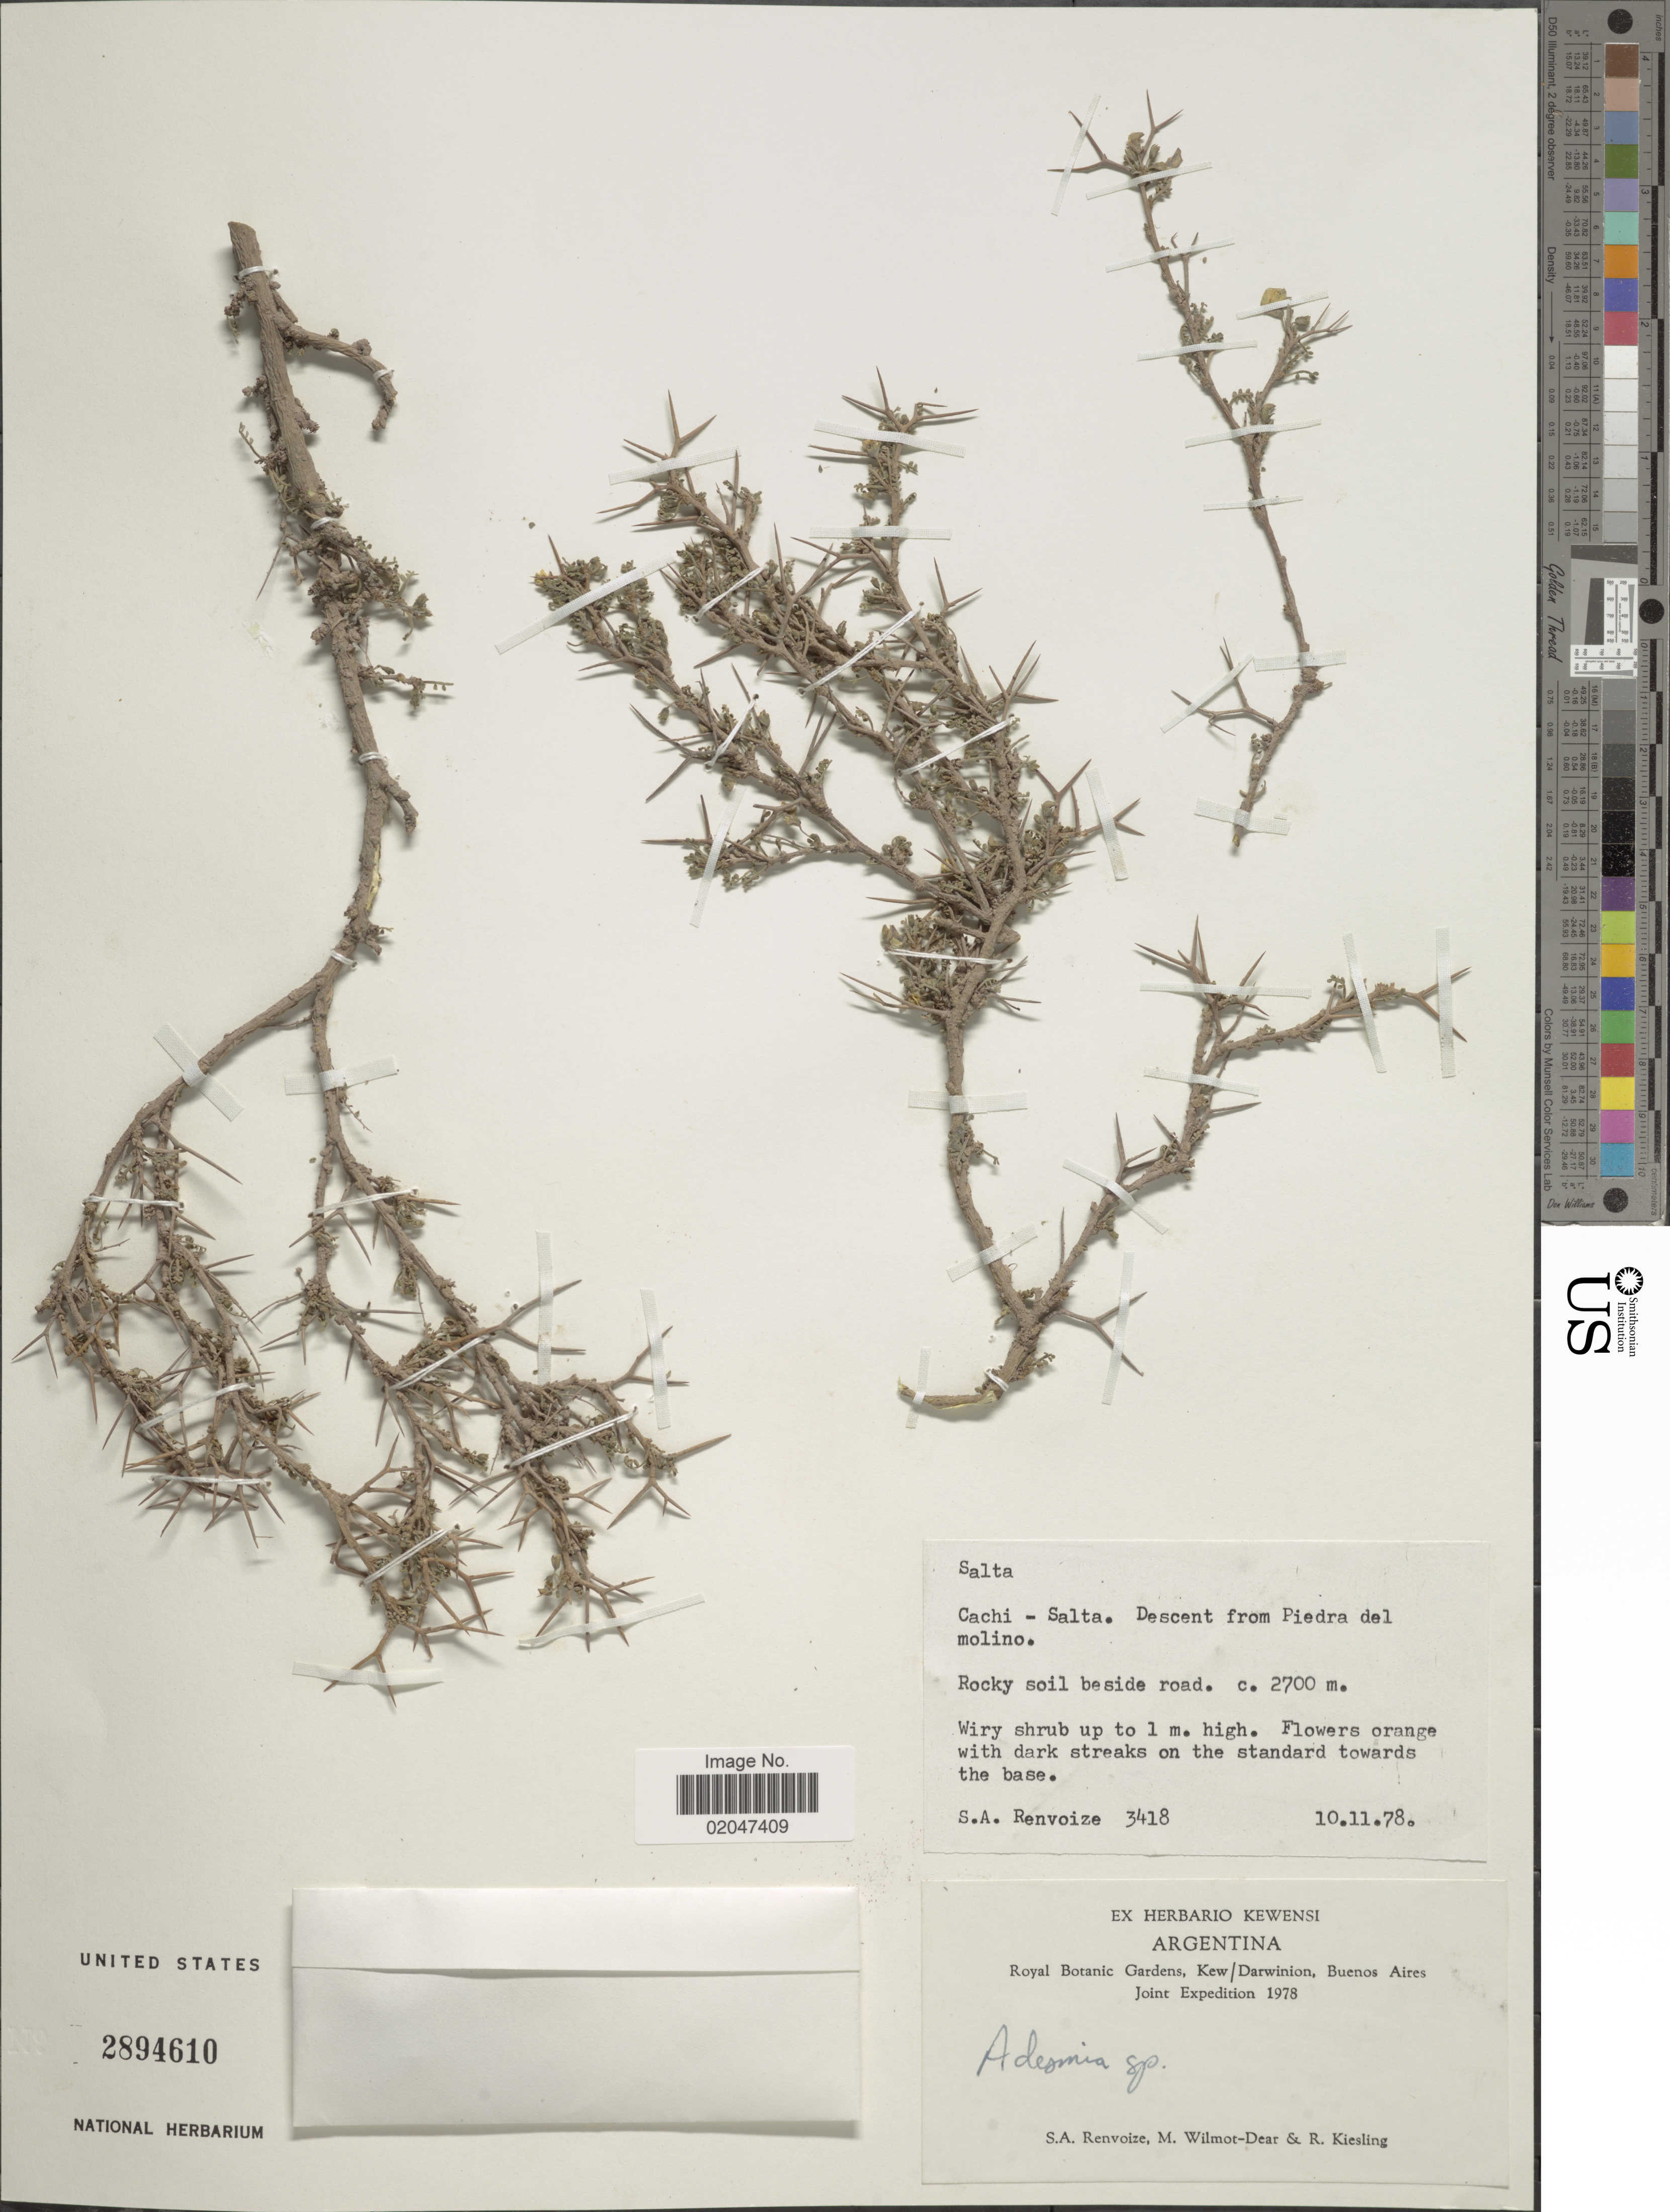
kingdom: Plantae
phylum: Tracheophyta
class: Magnoliopsida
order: Fabales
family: Fabaceae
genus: Adesmia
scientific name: Adesmia sp.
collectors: S. A. Renvoize, M. Wilmot-Dear & R. Kiesling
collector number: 3418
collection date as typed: Transcribed d/m/y: 10/11/78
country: Argentina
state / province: Salta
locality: Cachi - Salta. Descent from Piedra del molino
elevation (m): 2700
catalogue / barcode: US 2894610